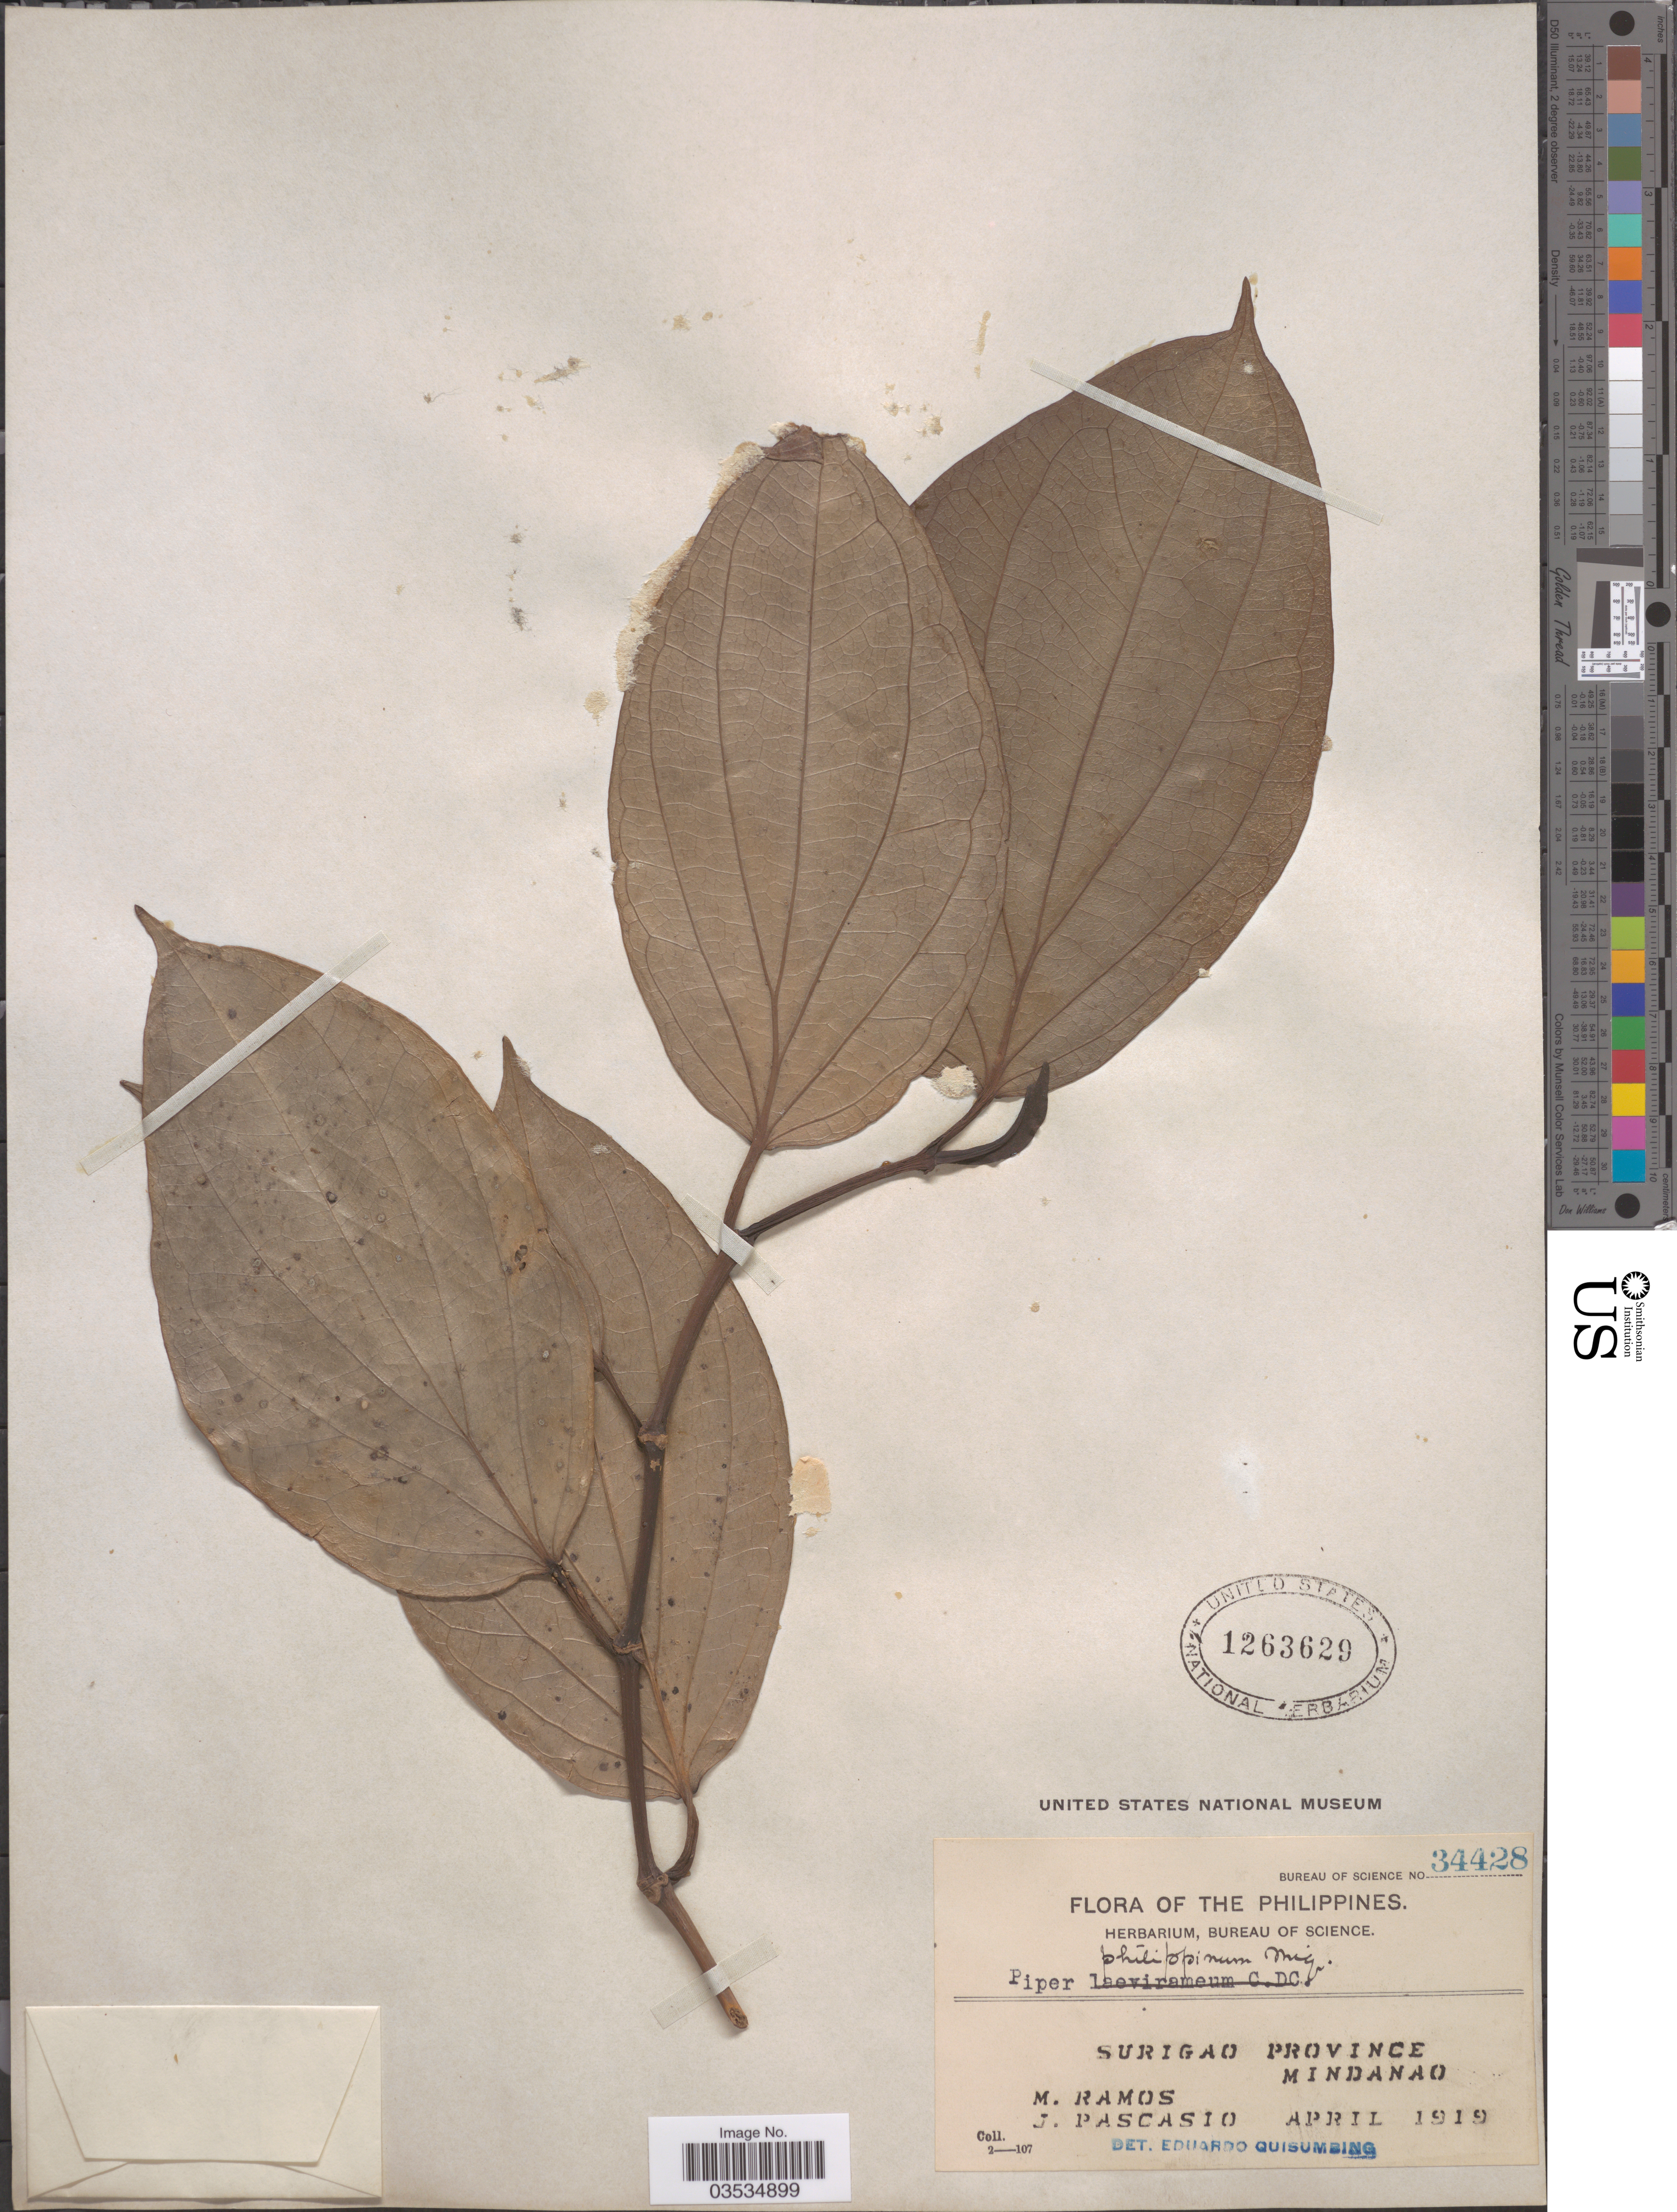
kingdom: Plantae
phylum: Tracheophyta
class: Magnoliopsida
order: Piperales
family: Piperaceae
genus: Piper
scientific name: Piper philippinum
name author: Miq.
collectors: J. Ramos & J. Pascasio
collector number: Bureau of Science 34428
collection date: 1919-04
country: Philippines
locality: Surigao Province. Mindanao.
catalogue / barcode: US 1263629